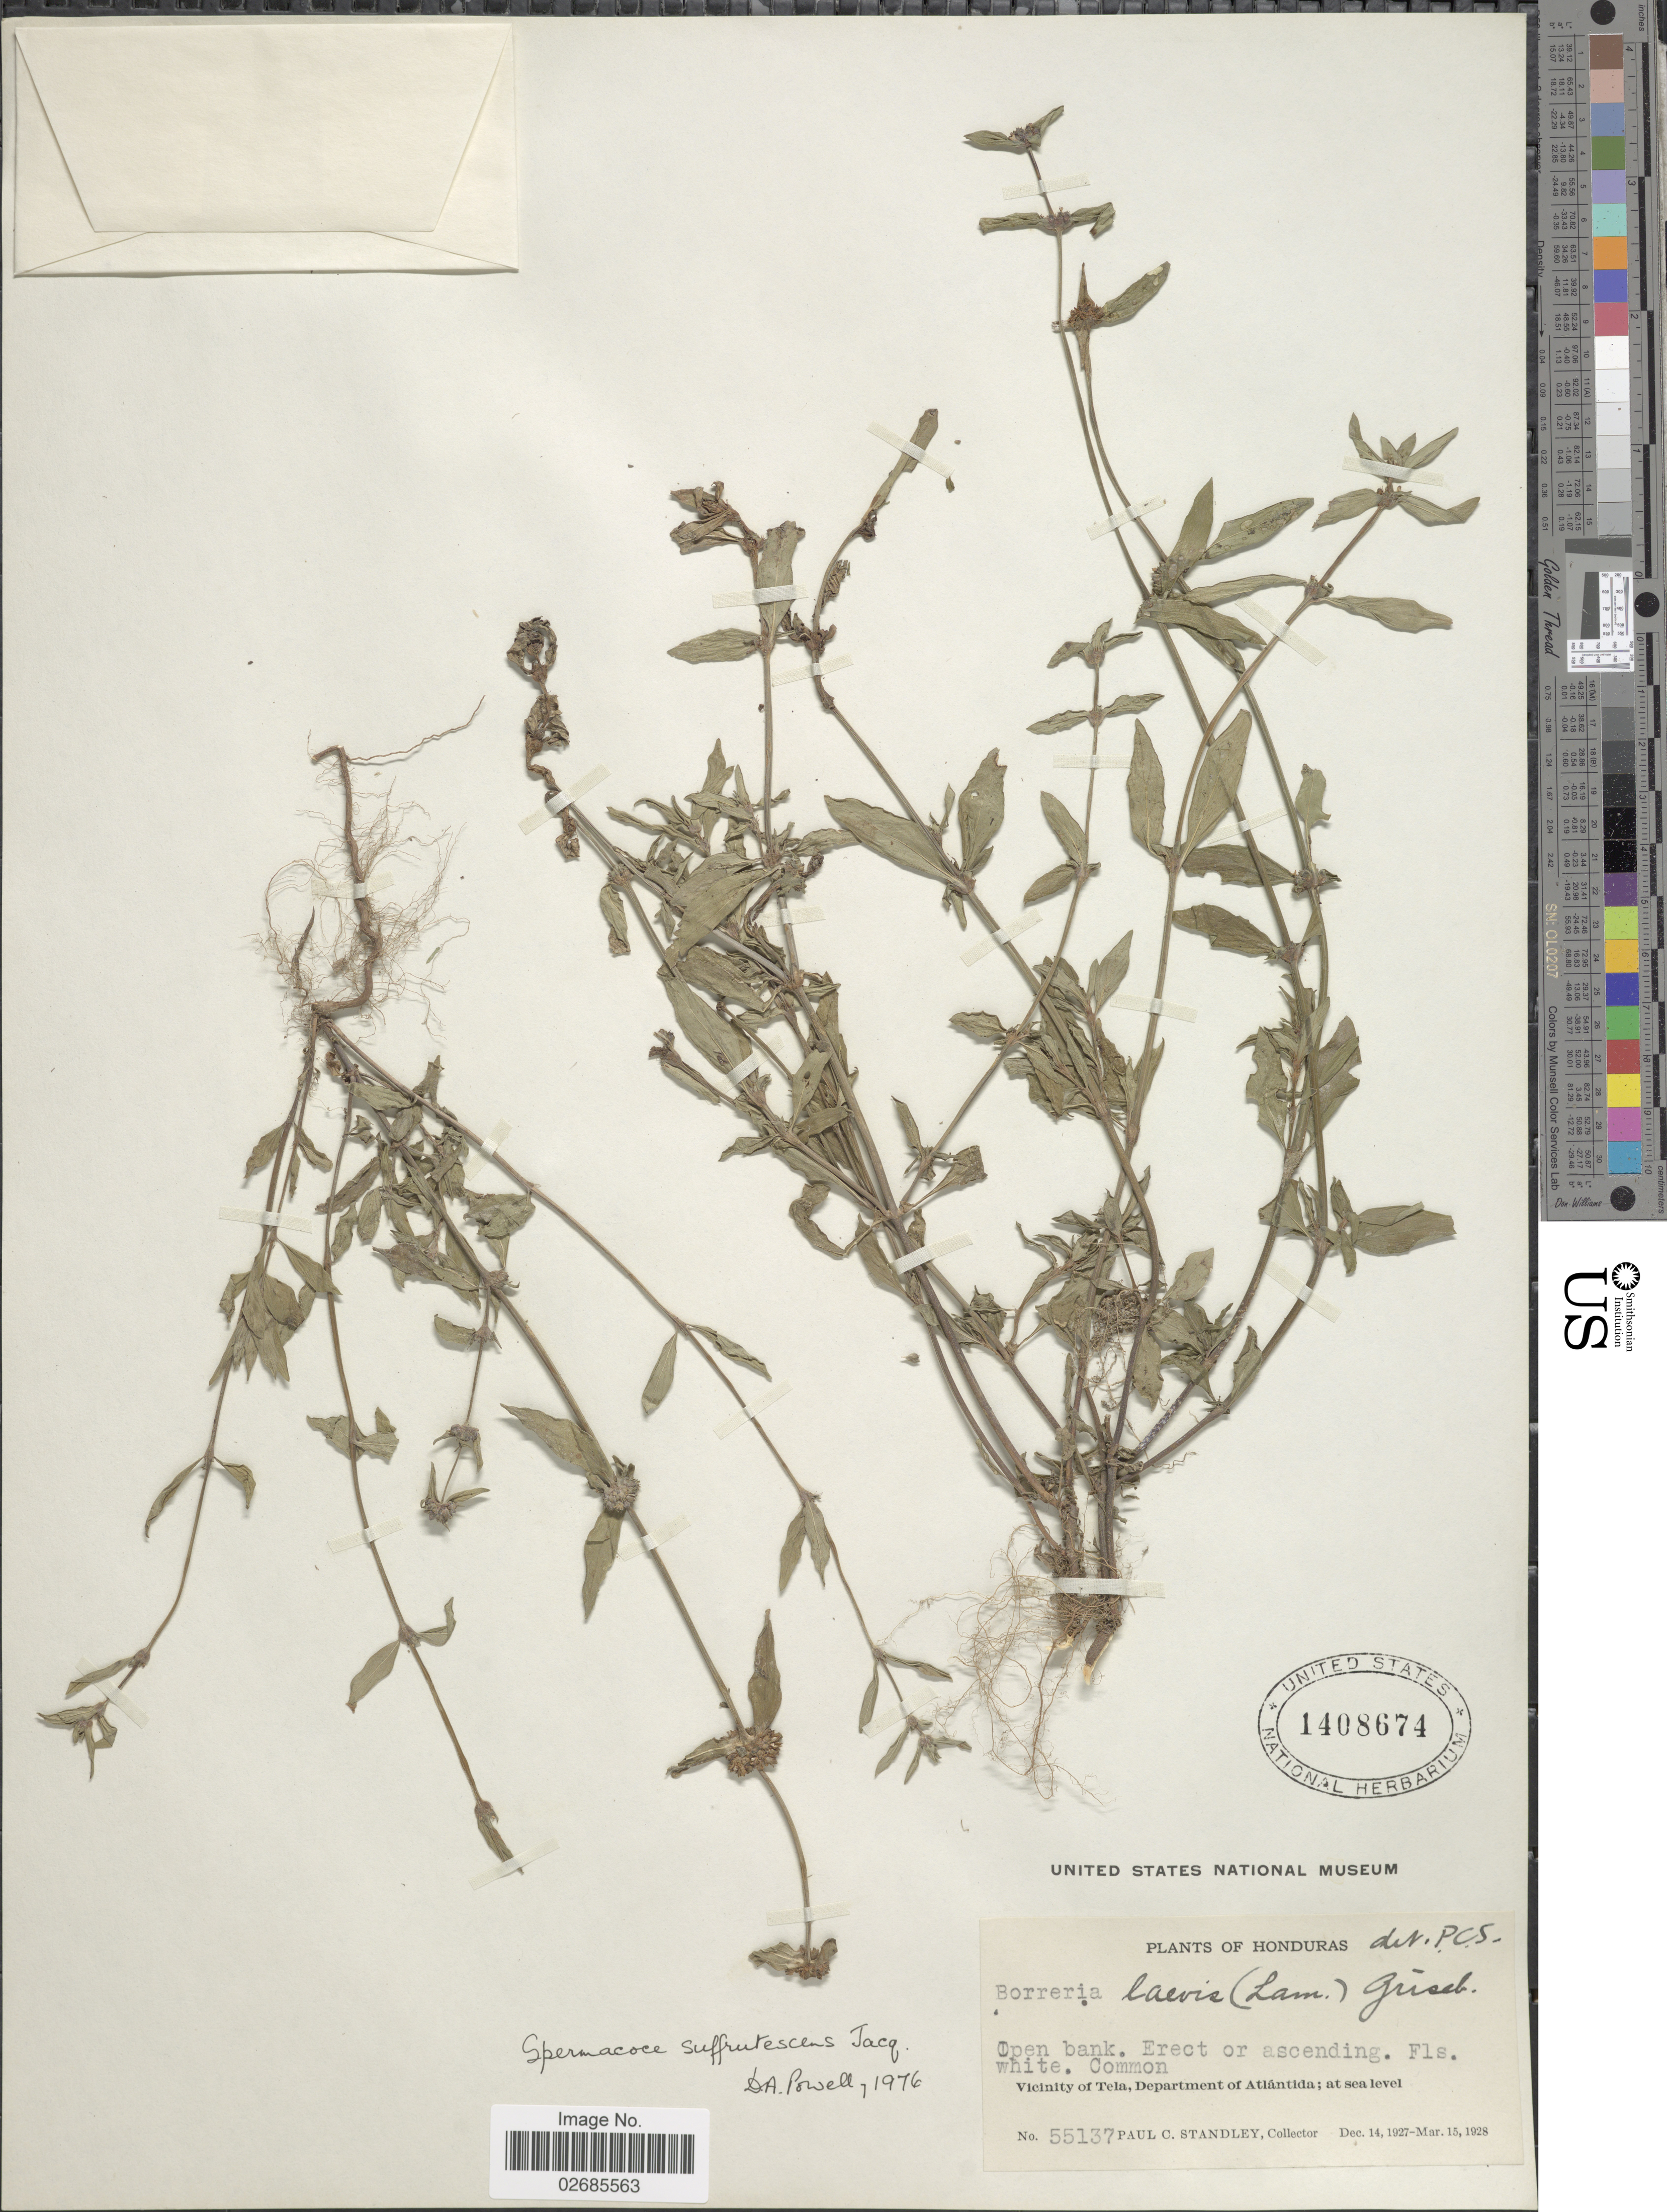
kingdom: Plantae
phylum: Tracheophyta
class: Magnoliopsida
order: Gentianales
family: Rubiaceae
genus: Borreria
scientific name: Borreria assurgens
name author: (Ruiz & Pav.) Griseb.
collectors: P. C. Standley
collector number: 55137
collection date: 1927-12-14/1928-03-15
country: Honduras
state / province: Atlántida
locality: Open bank. Vicinity of Tela, Department of Atlántida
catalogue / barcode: US 1408674